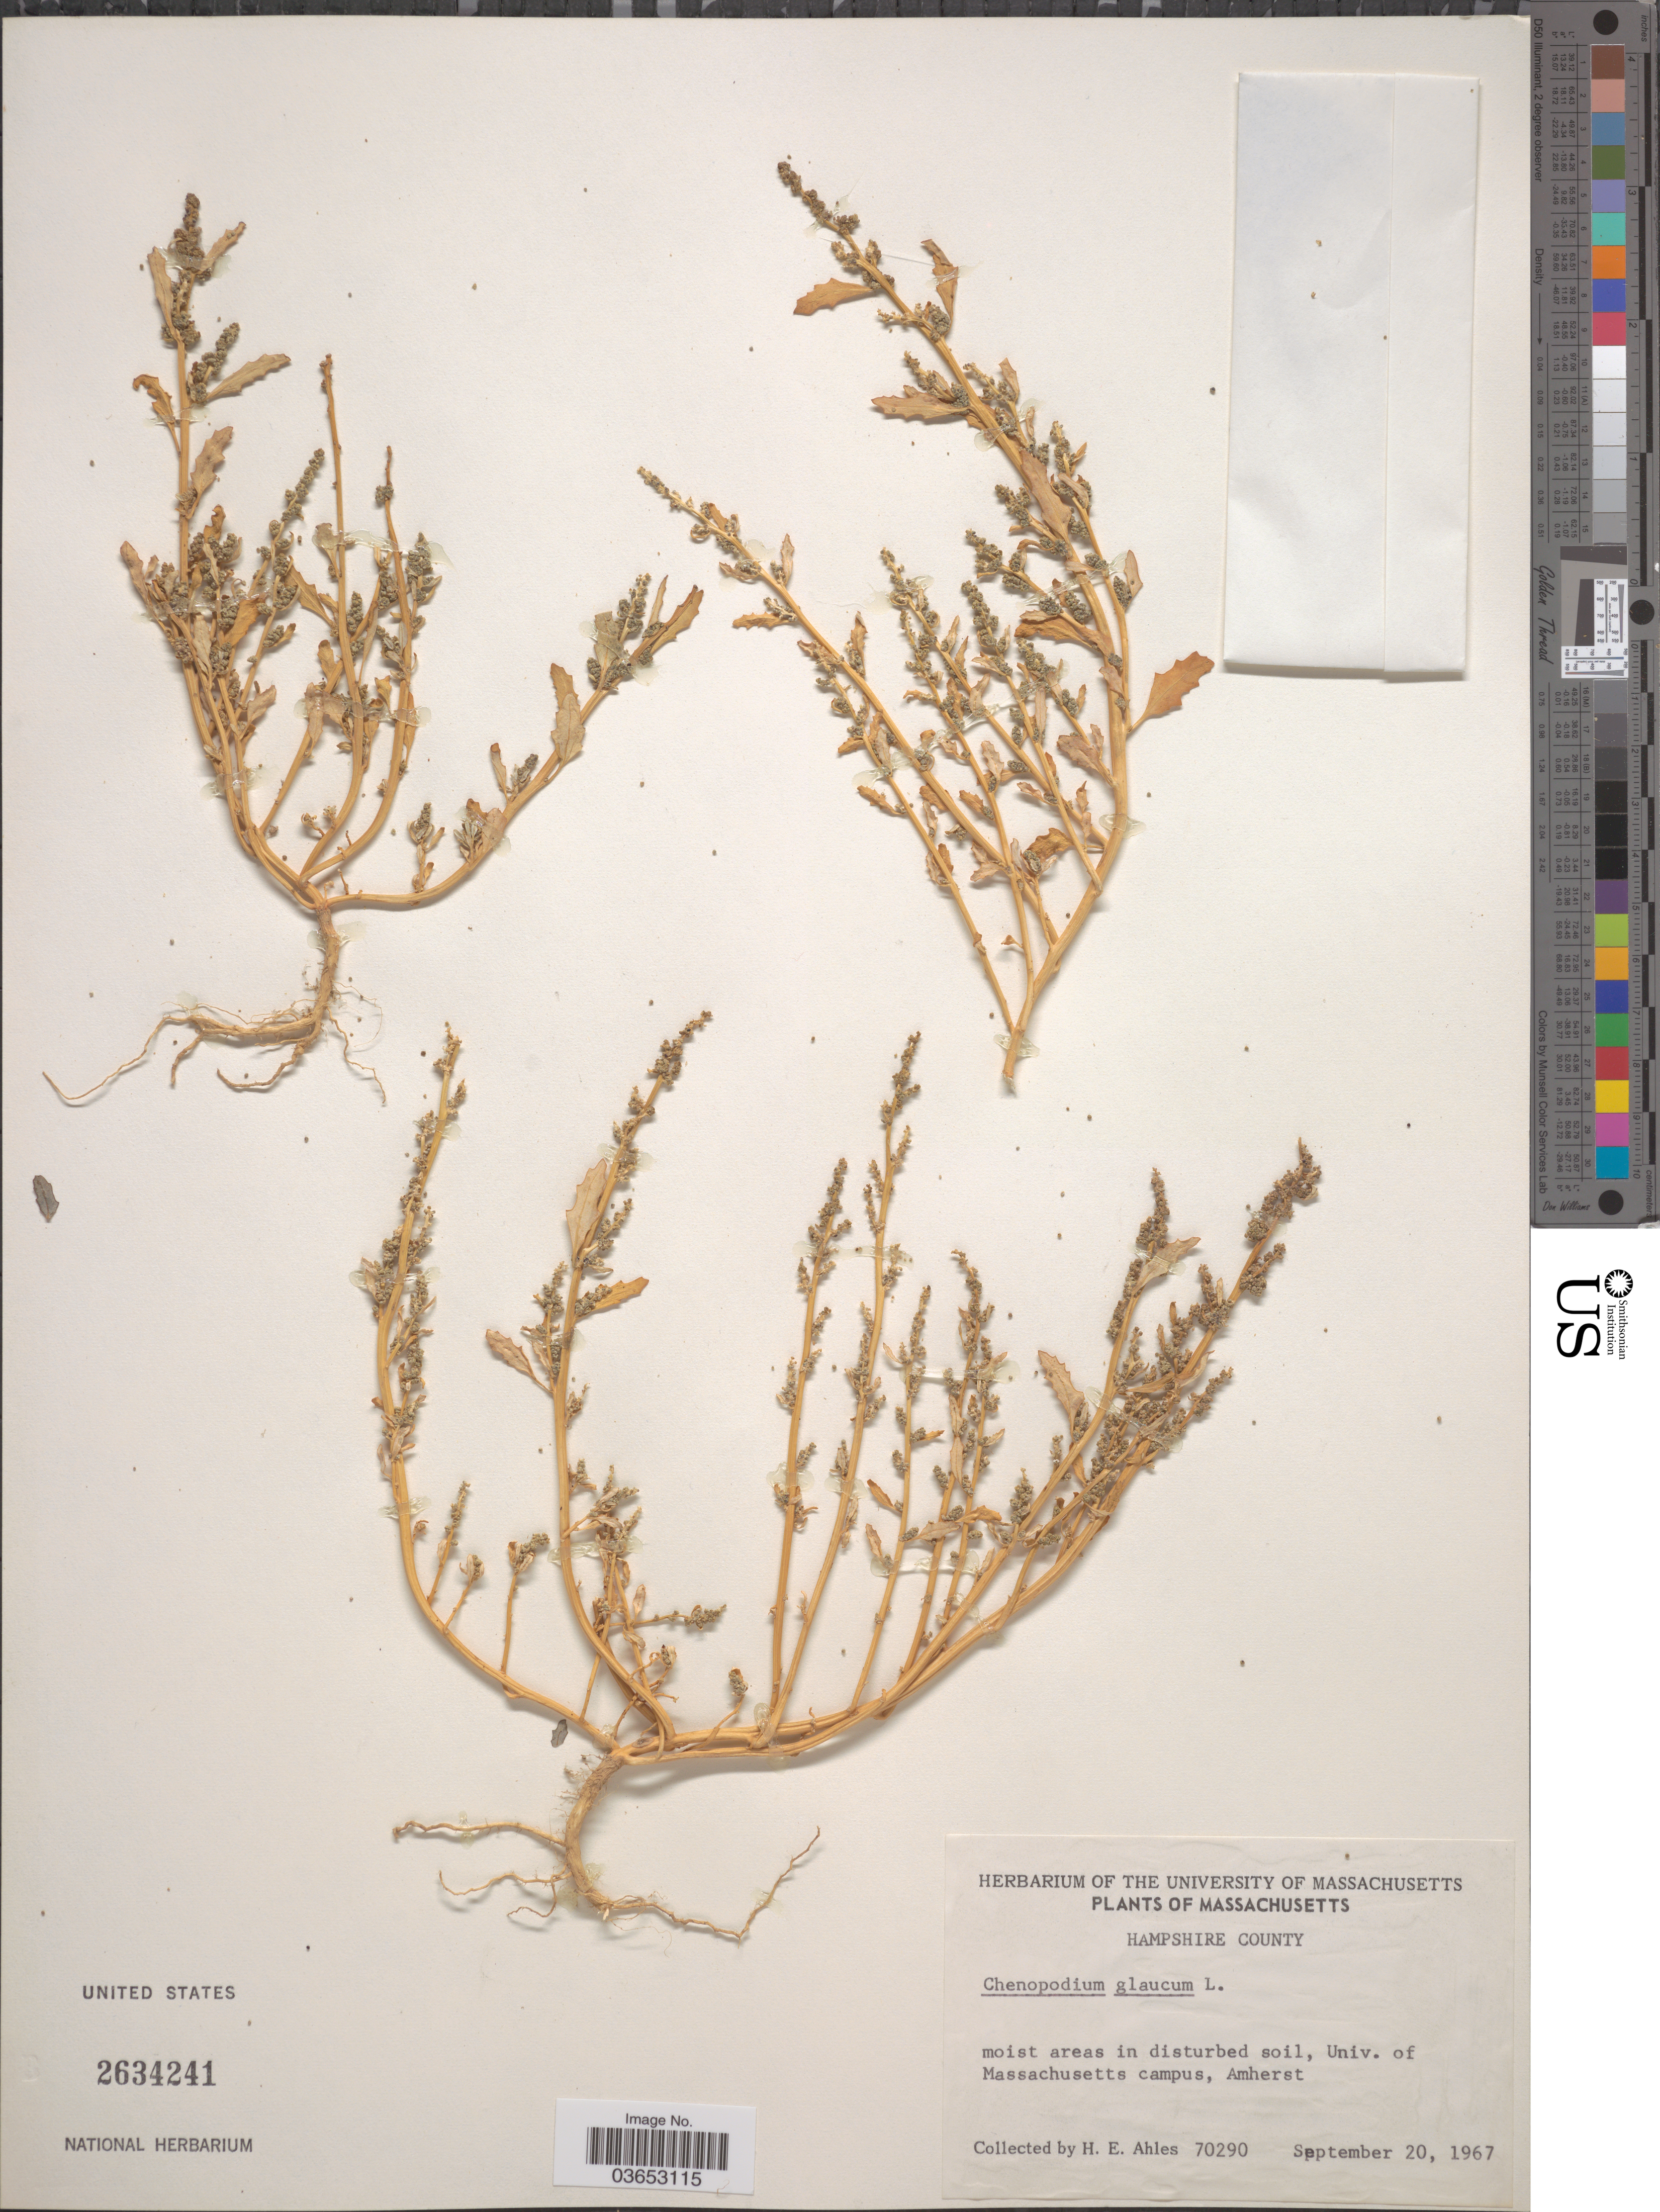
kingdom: Plantae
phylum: Tracheophyta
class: Magnoliopsida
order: Caryophyllales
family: Amaranthaceae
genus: Chenopodium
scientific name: Chenopodium glaucum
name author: L.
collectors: H. E. Ahles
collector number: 70290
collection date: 1967-09-20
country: United States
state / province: Massachusetts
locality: Hampshire County. Univ. of Massachusetts campus, Amherst.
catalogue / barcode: US 2634241